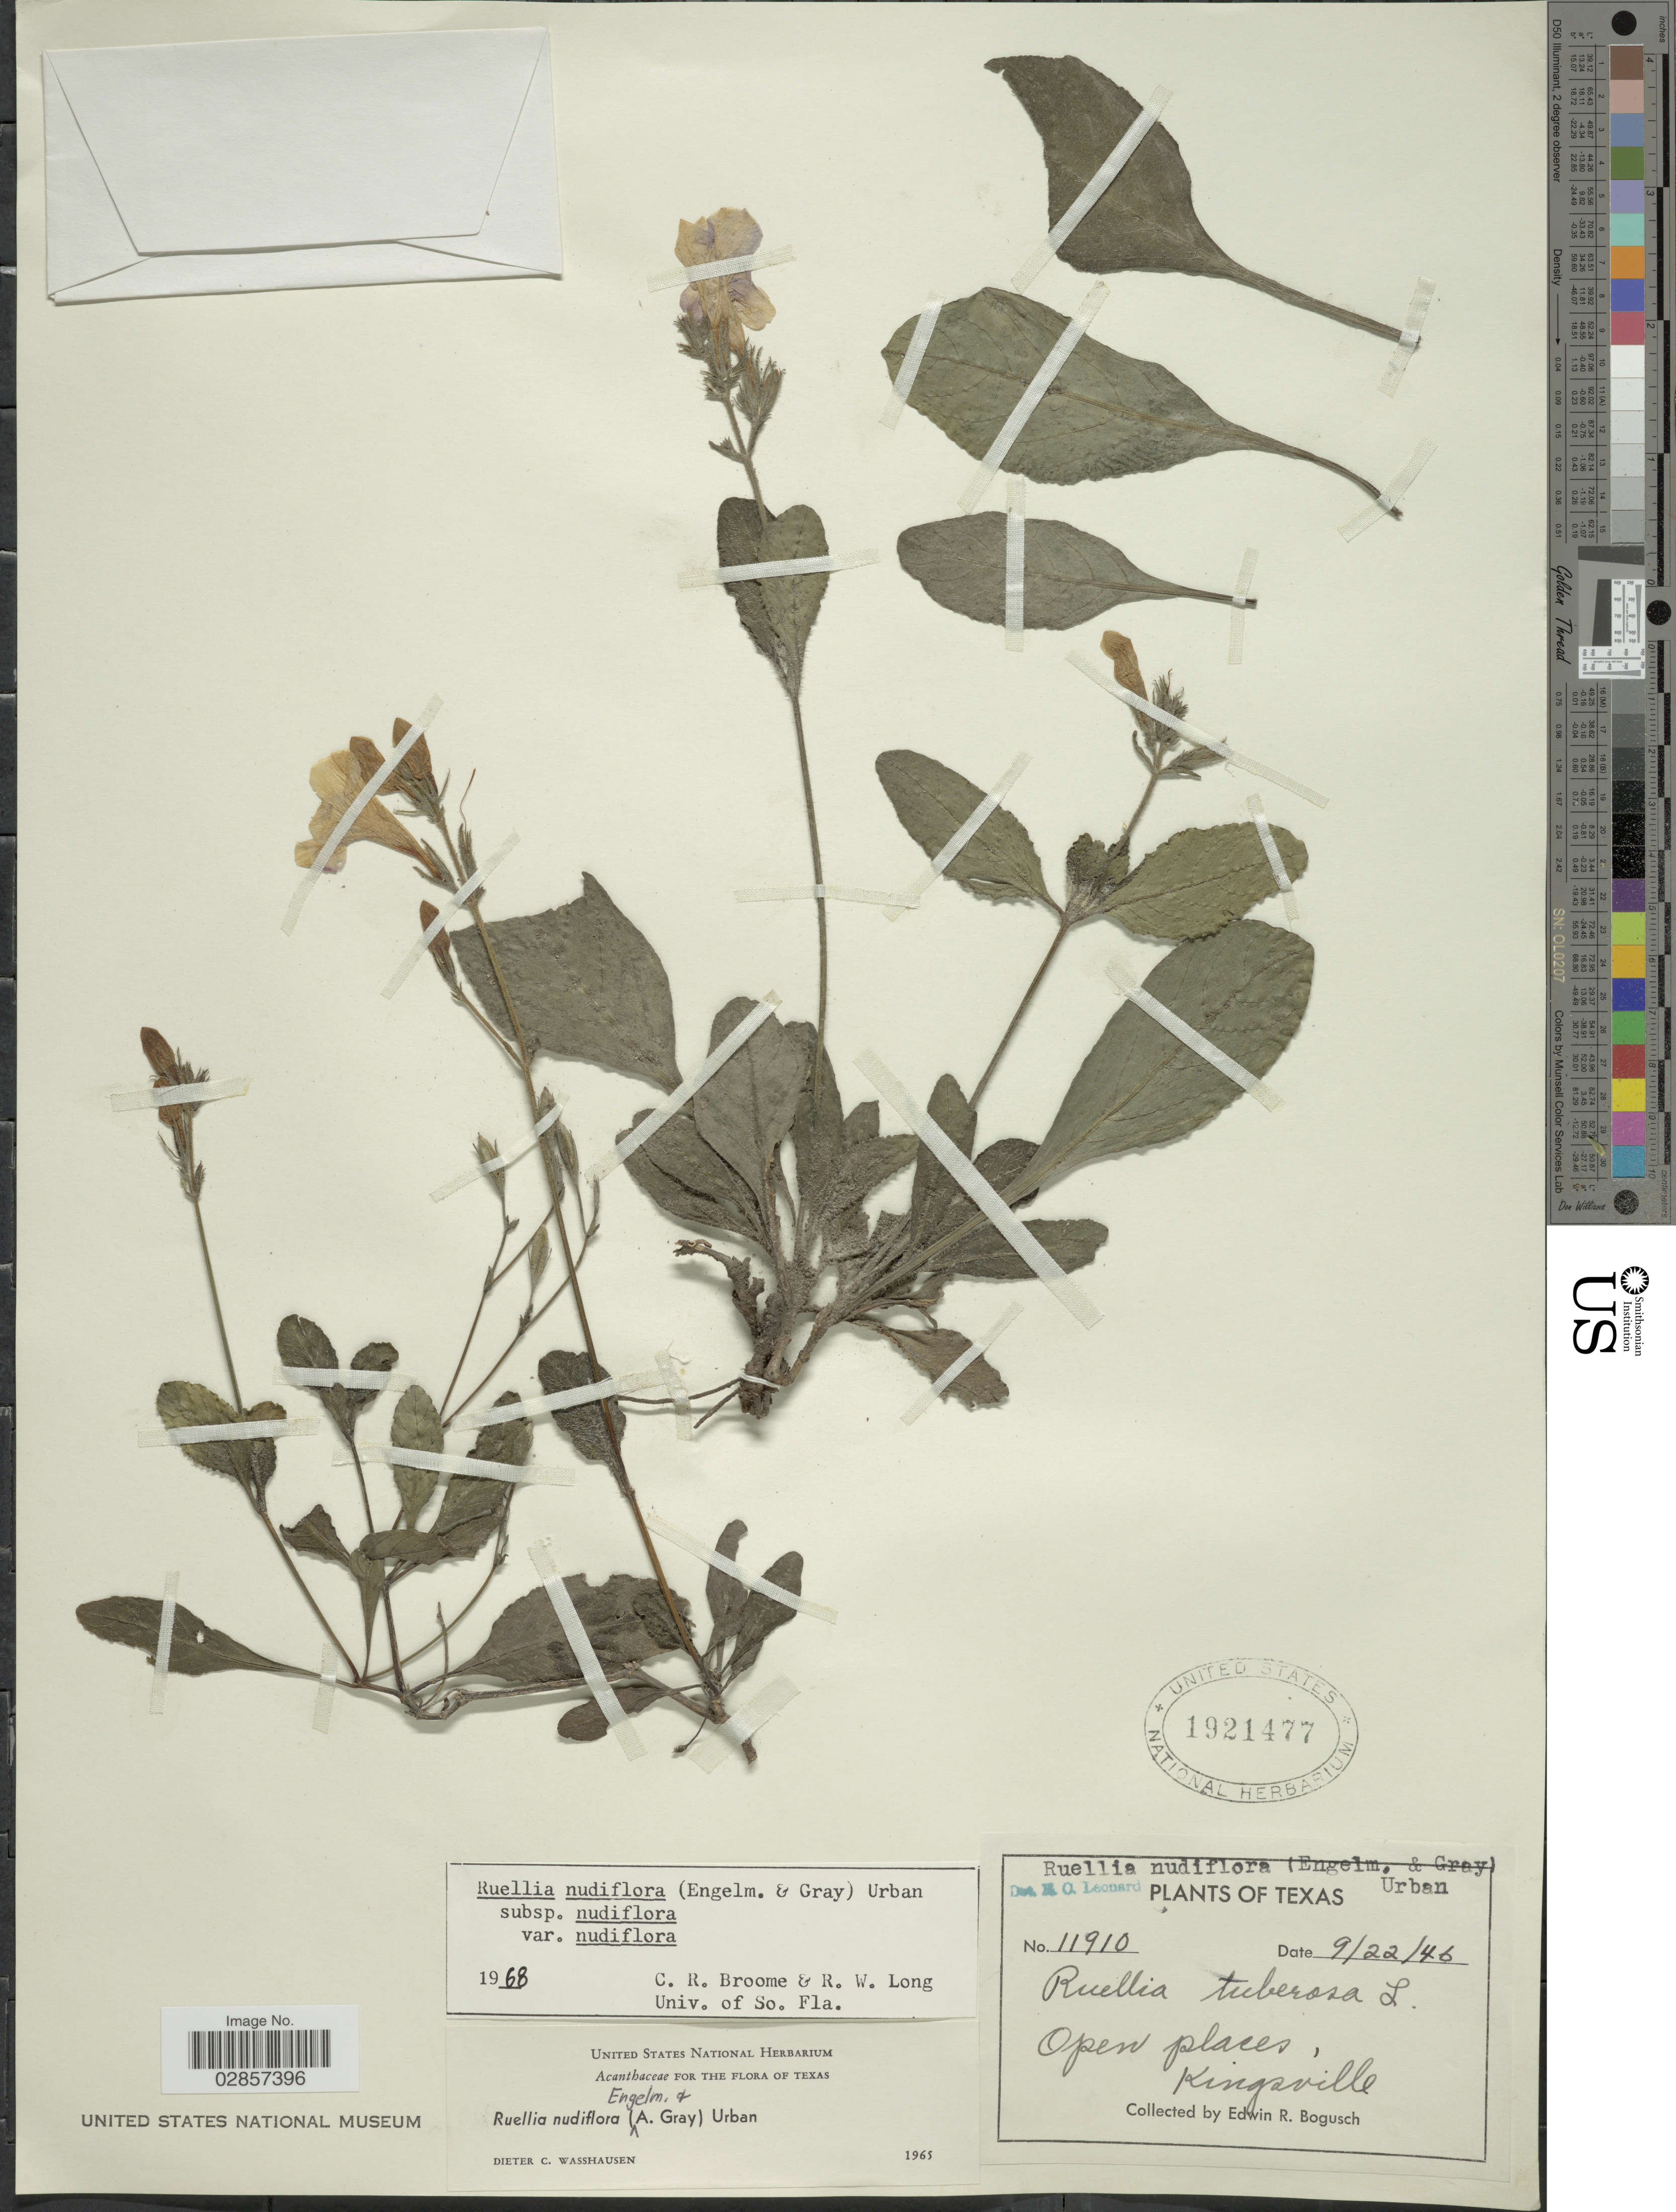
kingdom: Plantae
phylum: Tracheophyta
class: Magnoliopsida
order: Lamiales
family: Acanthaceae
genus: Ruellia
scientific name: Ruellia nudiflora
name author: (Engelm. & A. Gray) Urb.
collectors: E. Bogusch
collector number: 11910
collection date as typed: Transcribed d/m/y: 22/9/46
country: United States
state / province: Texas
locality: Open places, Kingsville.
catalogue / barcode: US 1921477